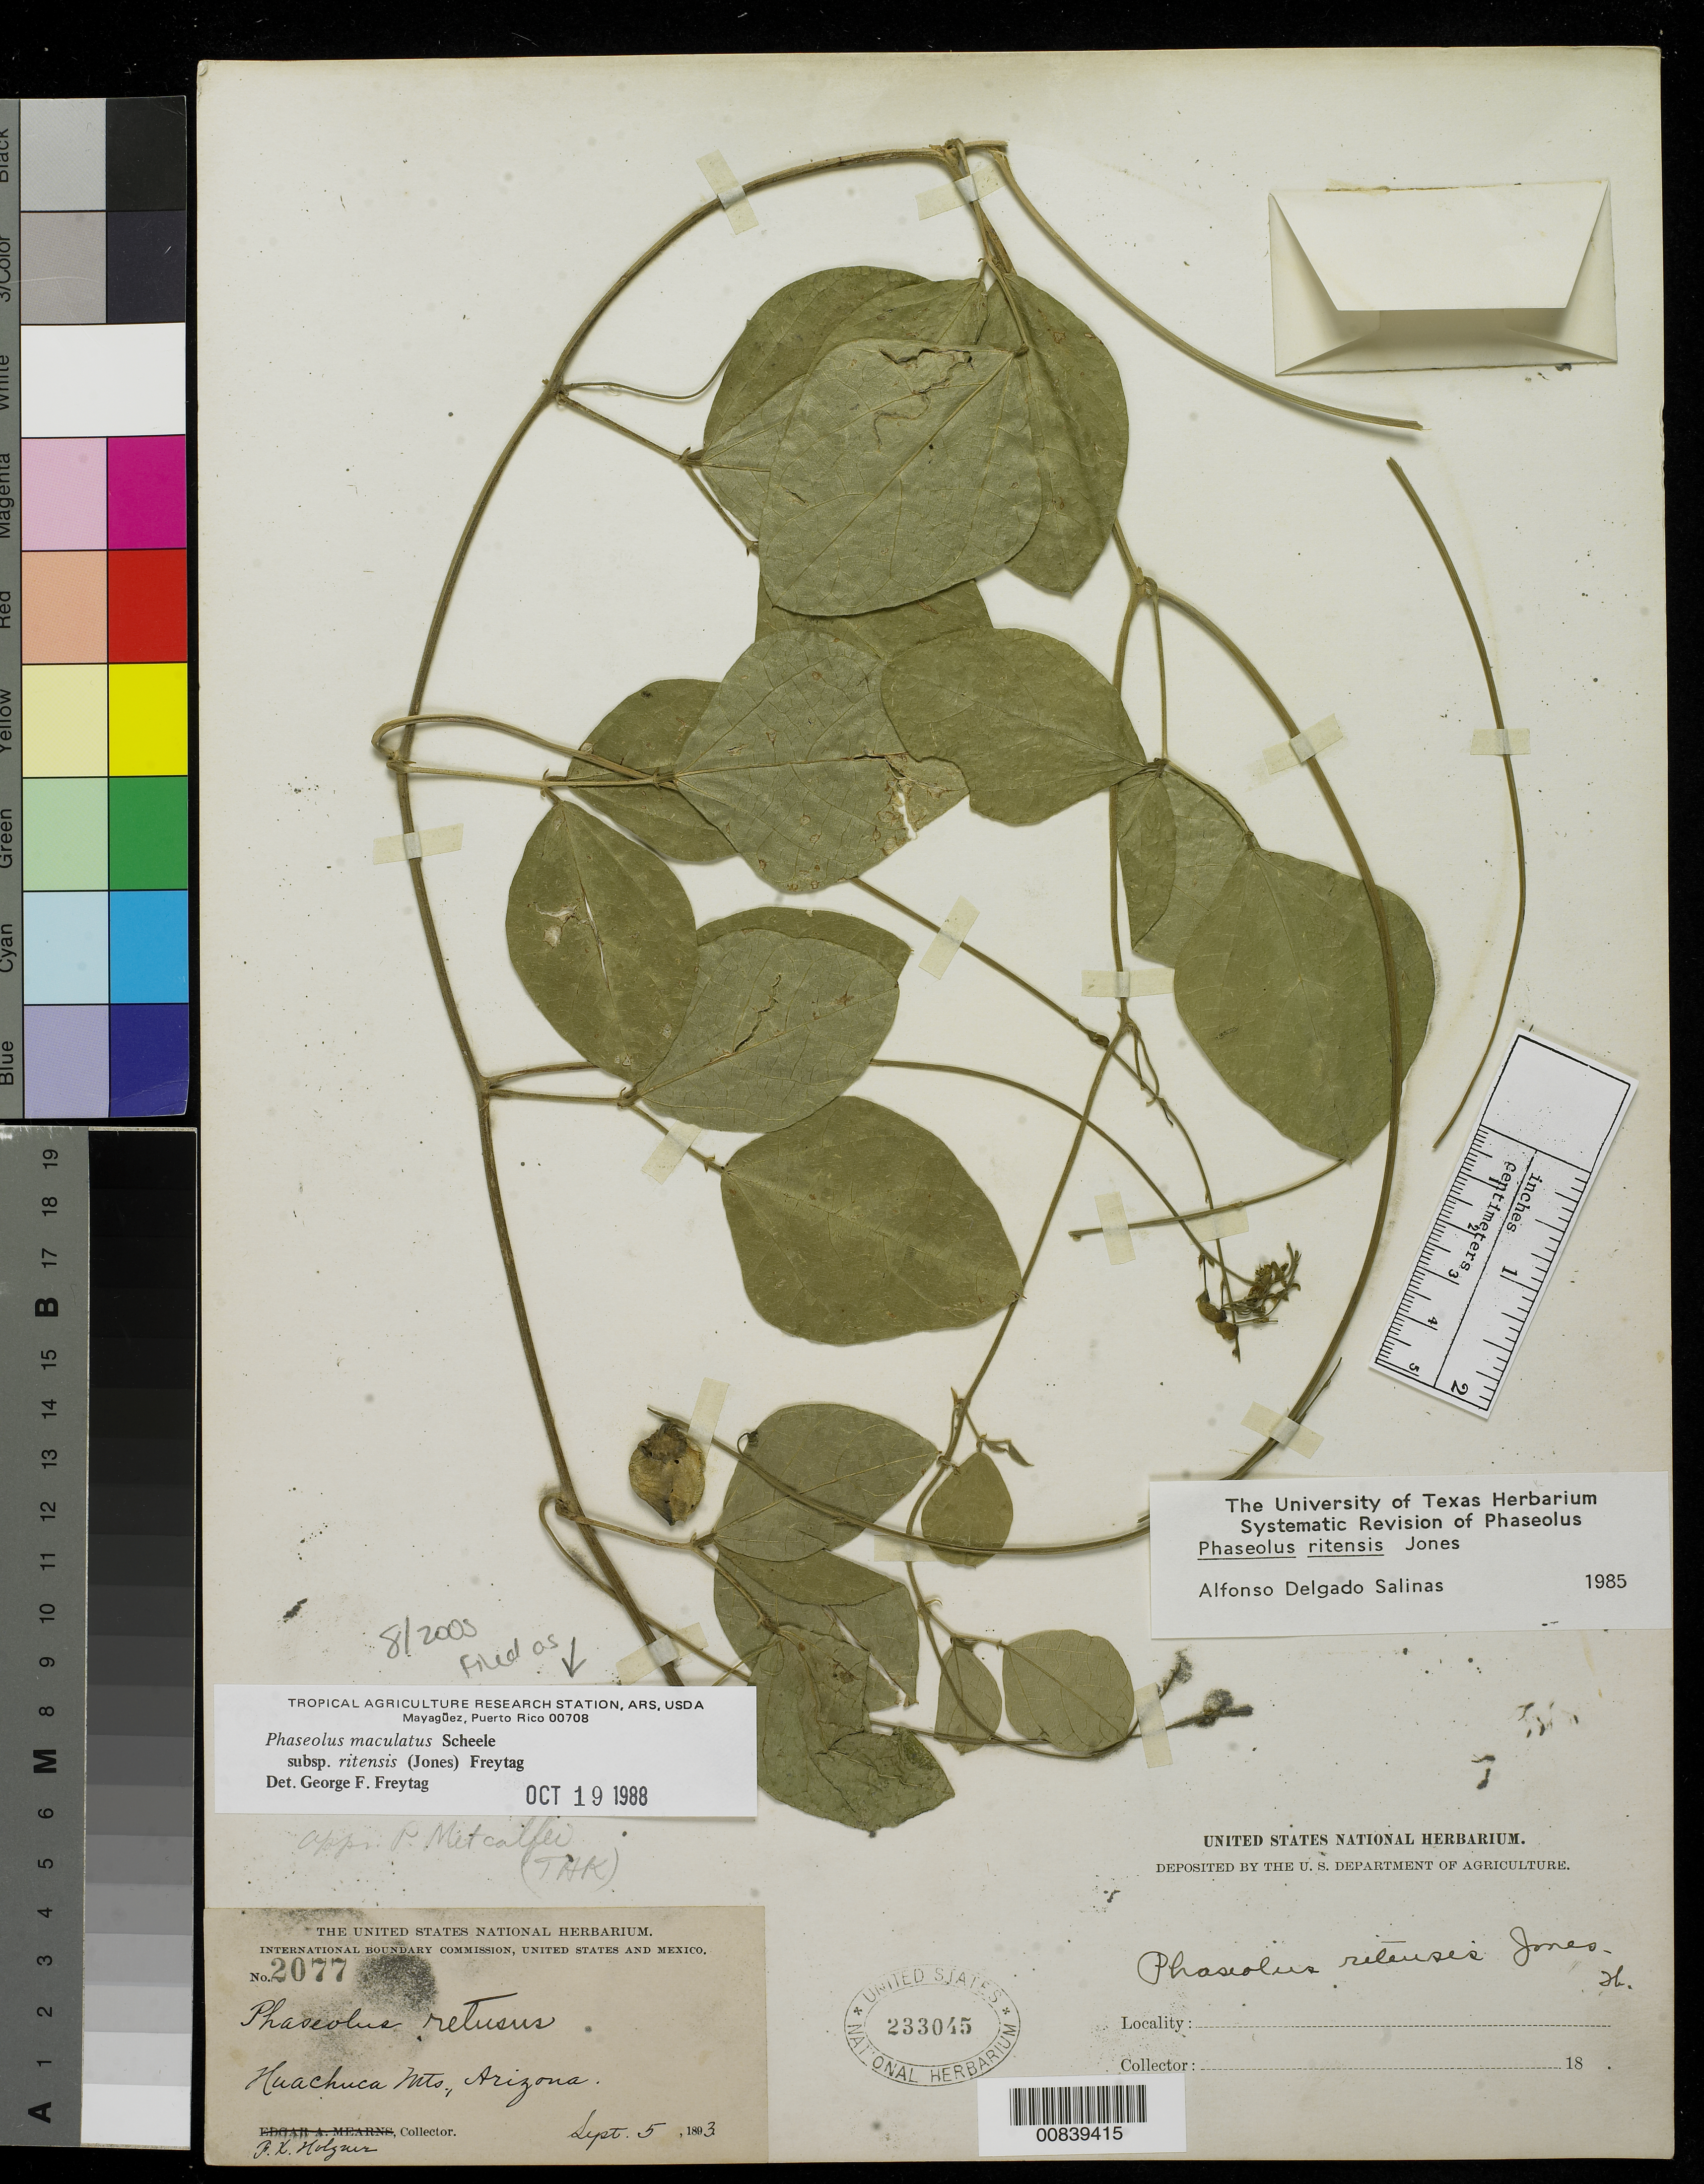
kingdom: Plantae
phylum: Tracheophyta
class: Magnoliopsida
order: Fabales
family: Fabaceae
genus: Phaseolus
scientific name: Phaseolus maculatus subsp. ritensis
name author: (M.E. Jones) Freytag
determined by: Freytag, G. F.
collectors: F. X. Holzner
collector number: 2077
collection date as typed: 05 Sep 1893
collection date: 1893-09-05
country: United States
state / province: Arizona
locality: Huachuca Mts.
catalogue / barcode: US 233045